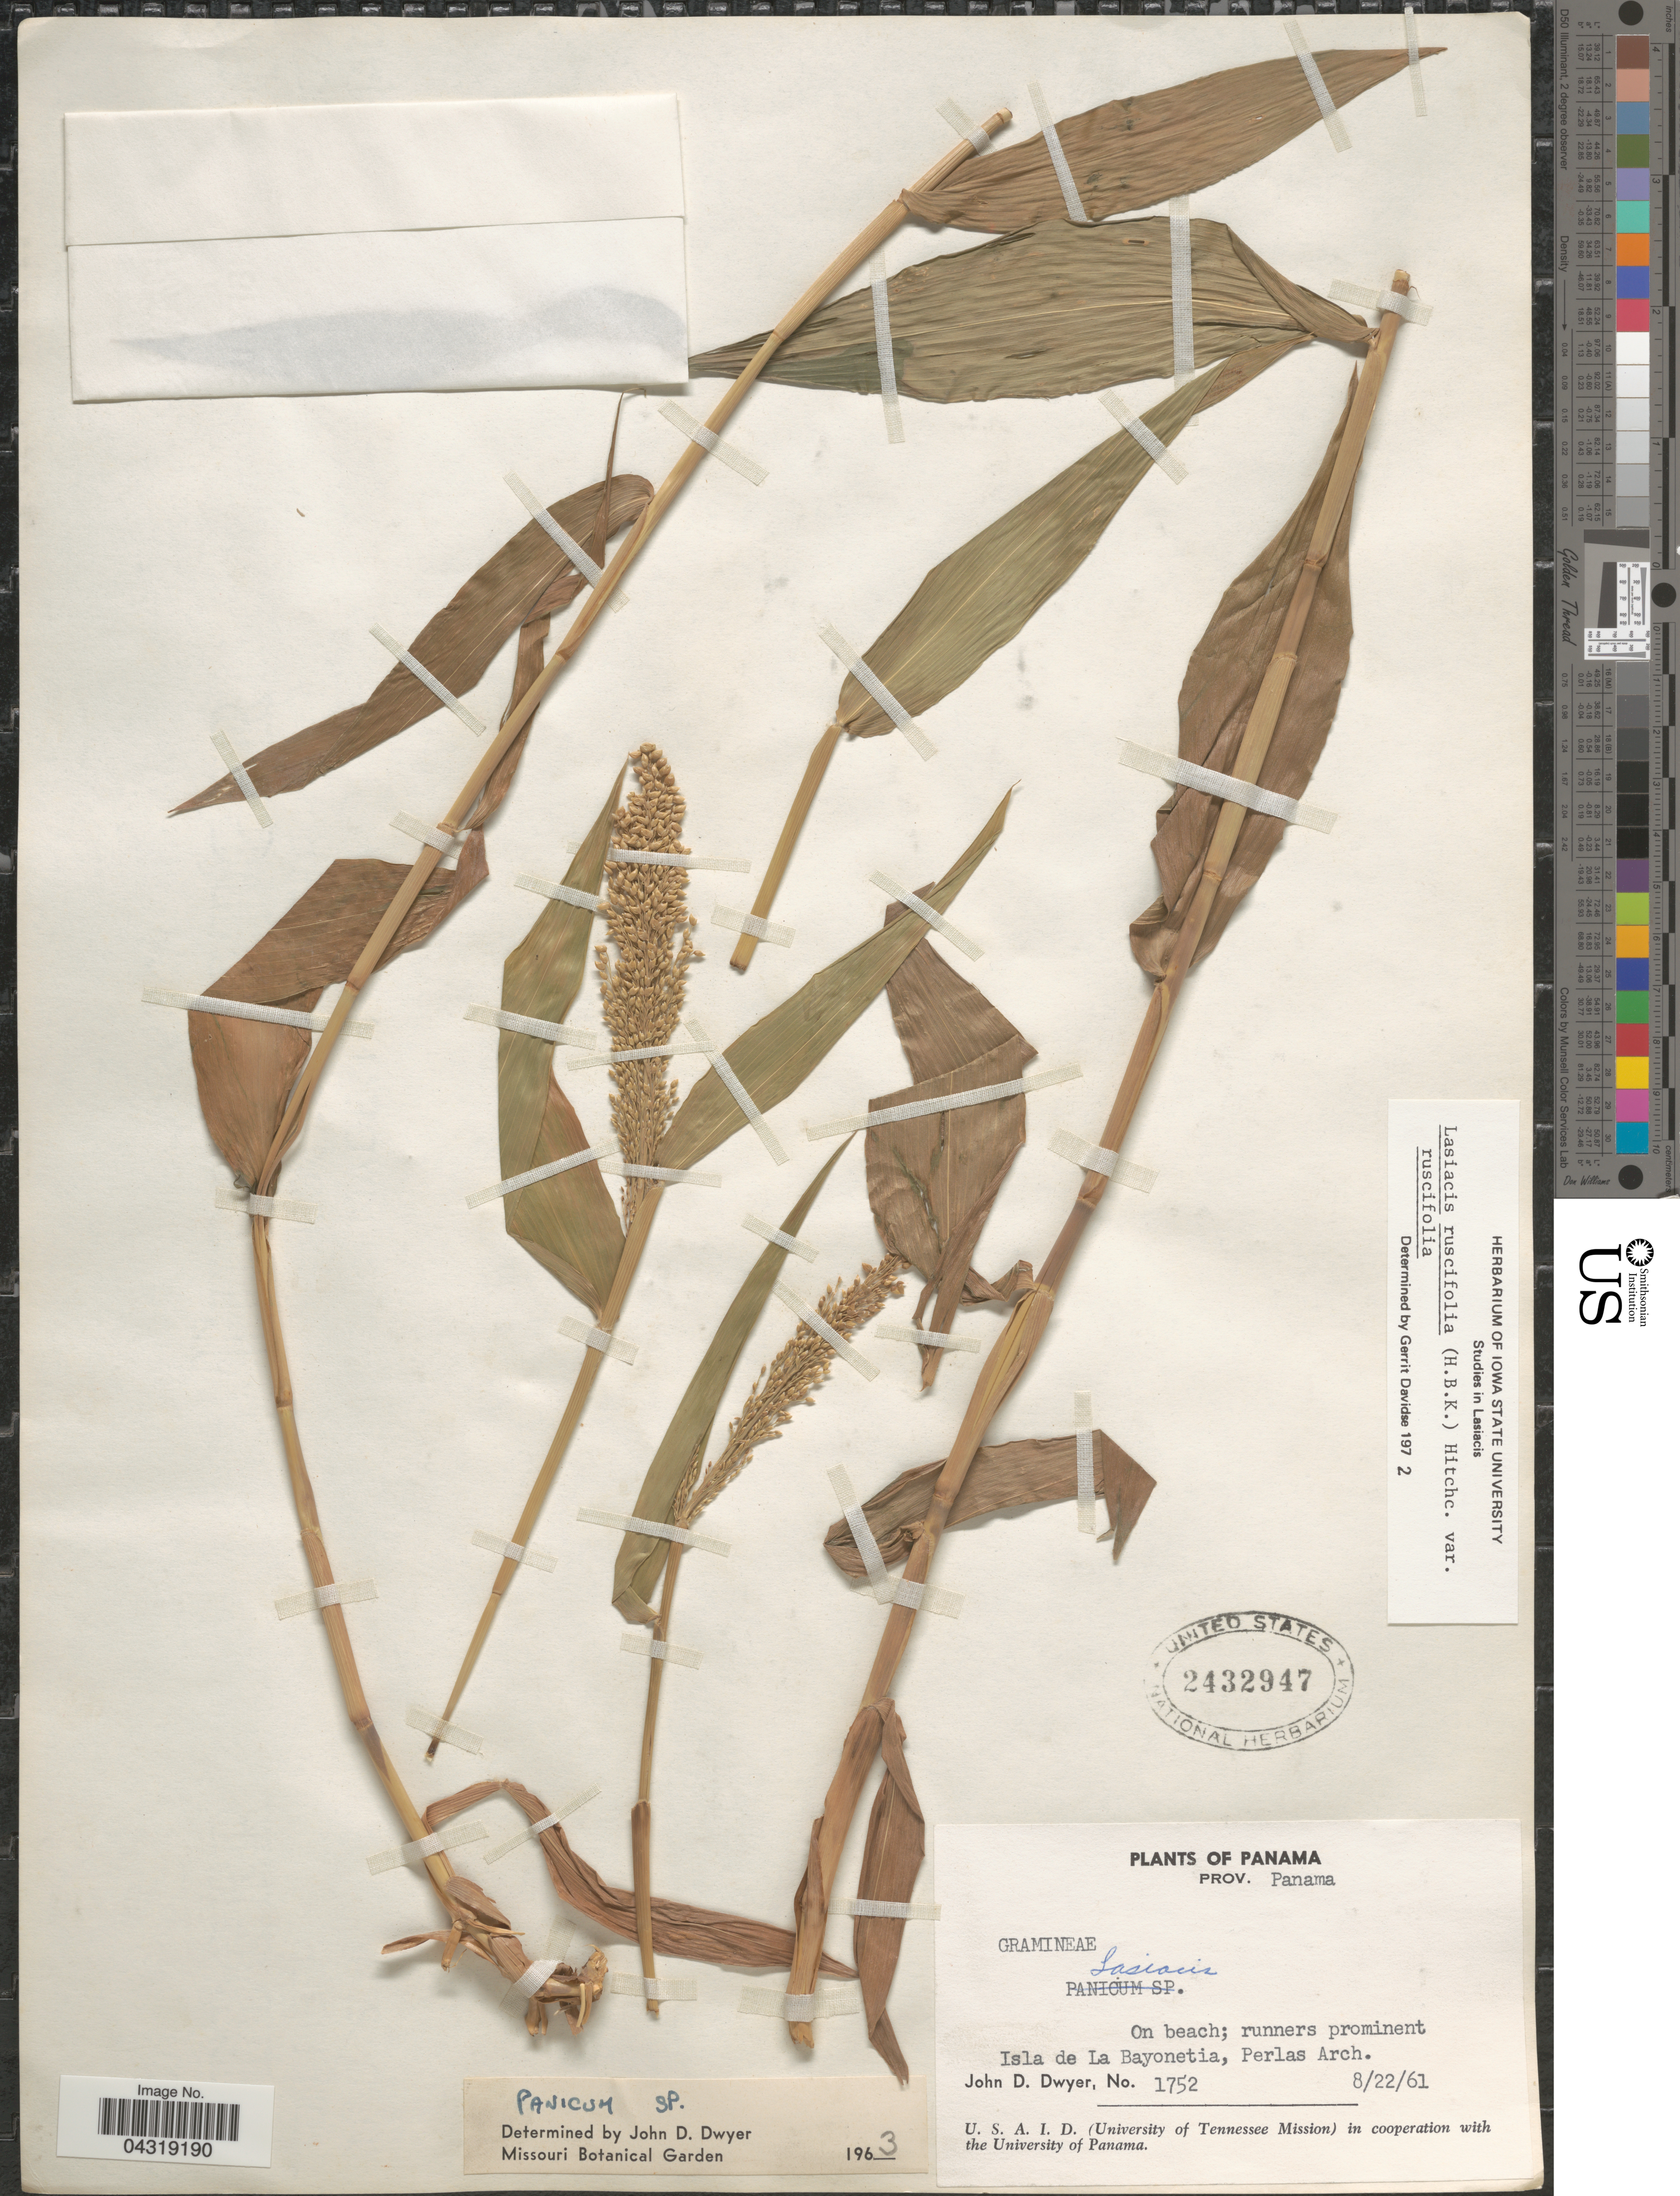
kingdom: Plantae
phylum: Tracheophyta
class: Liliopsida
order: Poales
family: Poaceae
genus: Lasiacis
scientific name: Lasiacis ruscifolia var. velutina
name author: (Swallen) Davidse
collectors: J. D. Dwyer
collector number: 1752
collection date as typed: Transcribed d/m/y: 22/8/61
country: Panama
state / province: Panamá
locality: On beach; runners prominent. Isla de La Bayonetia, Perlas Arch.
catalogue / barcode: US 2432947